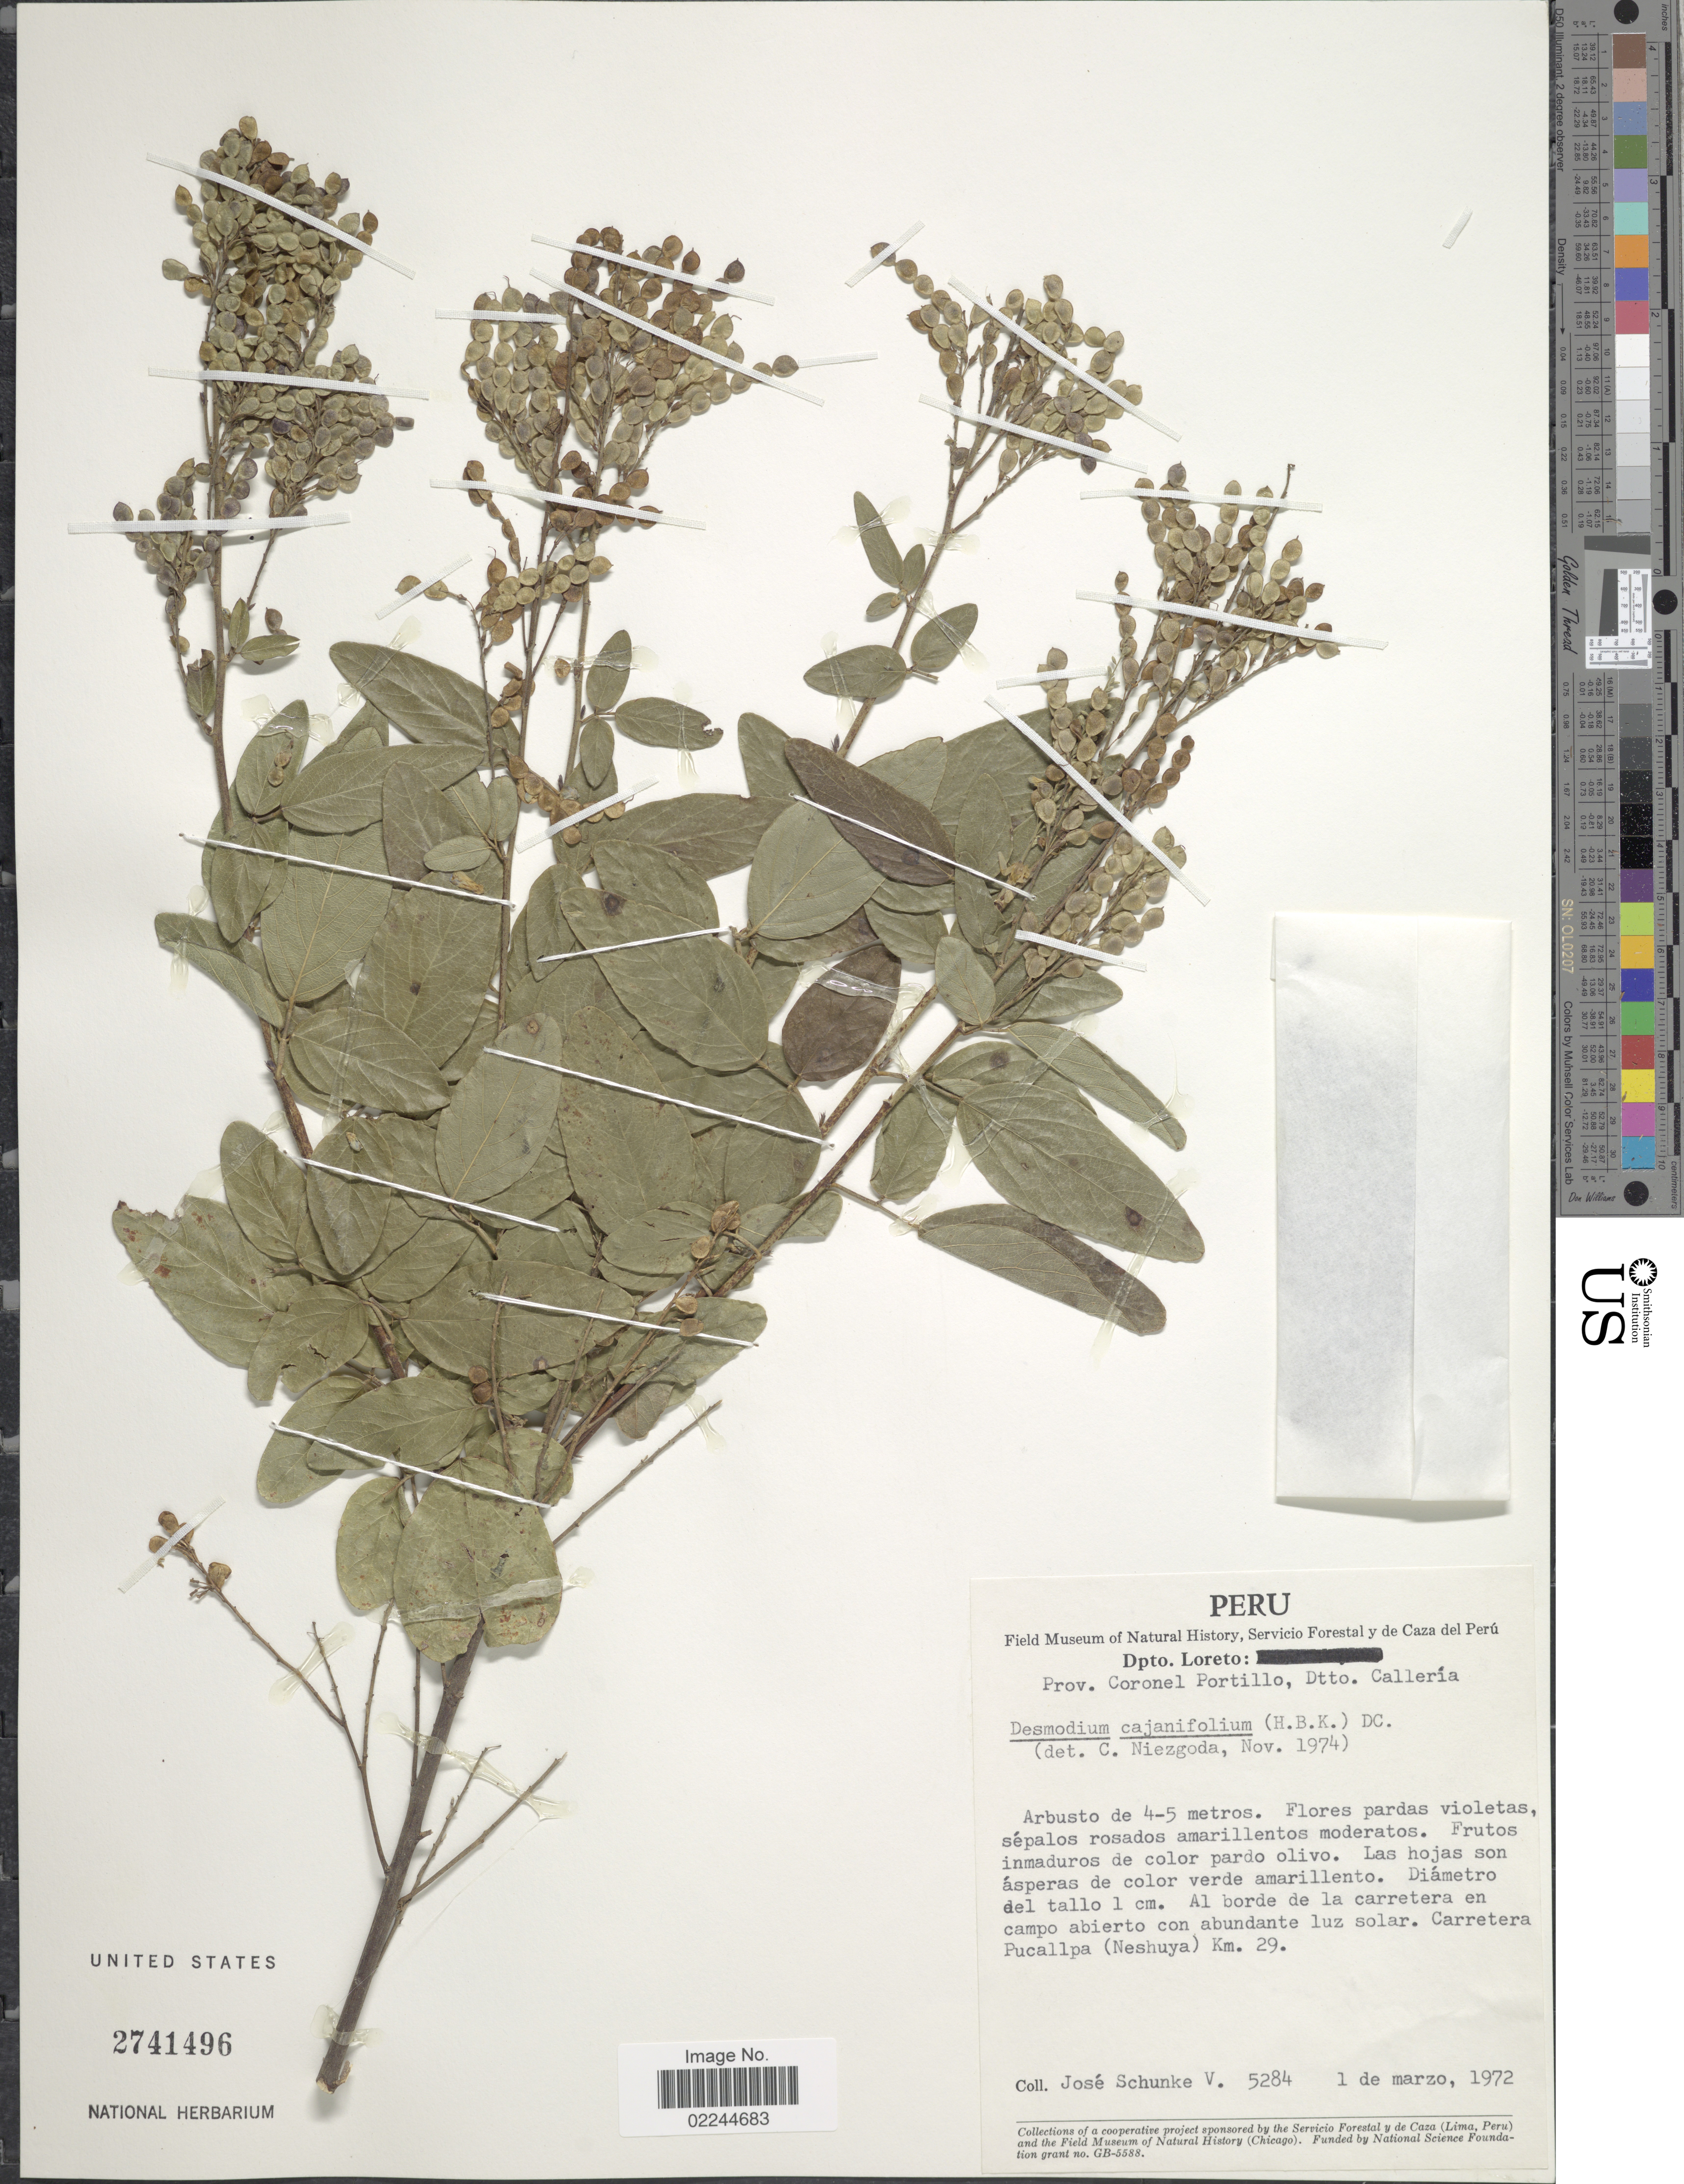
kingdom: Plantae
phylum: Tracheophyta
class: Magnoliopsida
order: Fabales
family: Fabaceae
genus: Desmodium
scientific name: Desmodium cajanifolium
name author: (Kunth) DC.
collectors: J. Schunke Vigo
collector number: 5284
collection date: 1972-03-01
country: Peru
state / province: Loreto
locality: Prov. Coronel Portillo, Dtto. Calleria. Al borde de la carretera en campo abierto con abundante luz solar. Carretera Pucallpa (Neshuya) km. 29.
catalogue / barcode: US 2741496